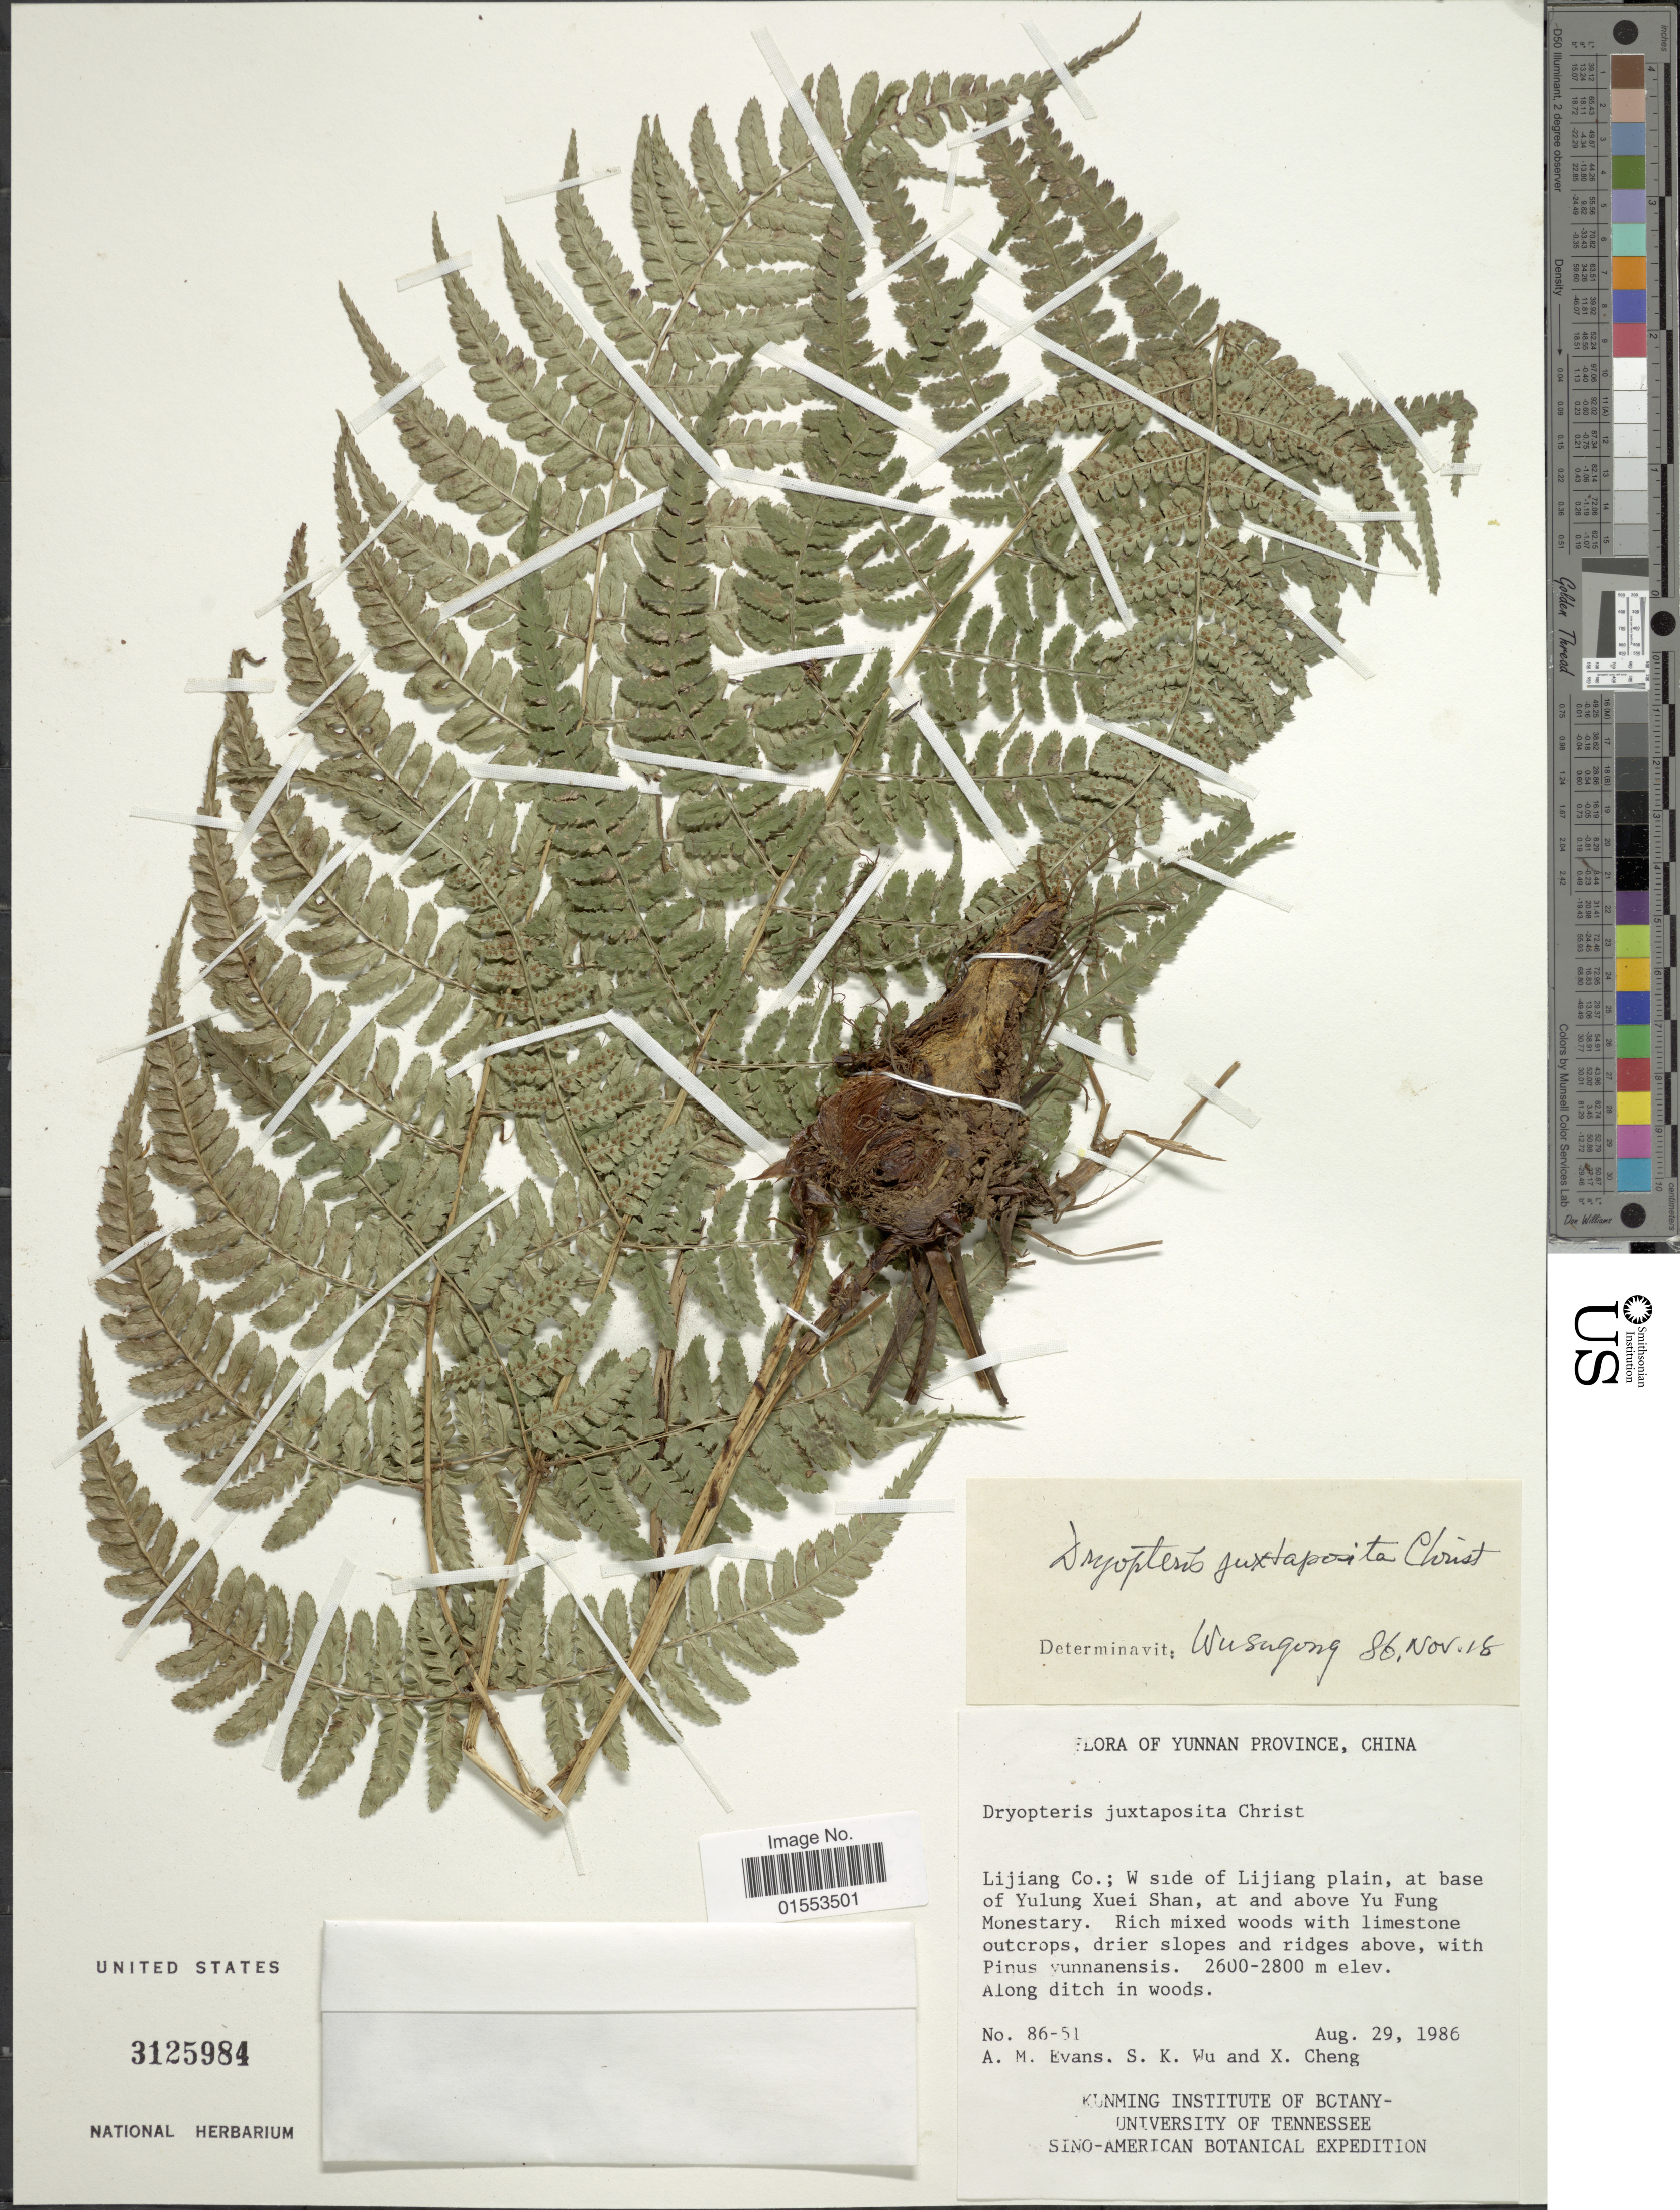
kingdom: Plantae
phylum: Tracheophyta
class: Polypodiopsida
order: Polypodiales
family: Dryopteridaceae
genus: Dryopteris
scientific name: Dryopteris juxtaposita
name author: Christ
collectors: A. M. Evans, S. K. Wu & X. Cheng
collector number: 86-51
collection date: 1986-08-29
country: China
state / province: Yunnan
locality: Yunnan Province, China. Lijiang Co.; W side of Lijiang plain, at base of Yulung Xuei Shan, at and above Yu Fung Monestary.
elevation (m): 2600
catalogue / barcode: US 3125984